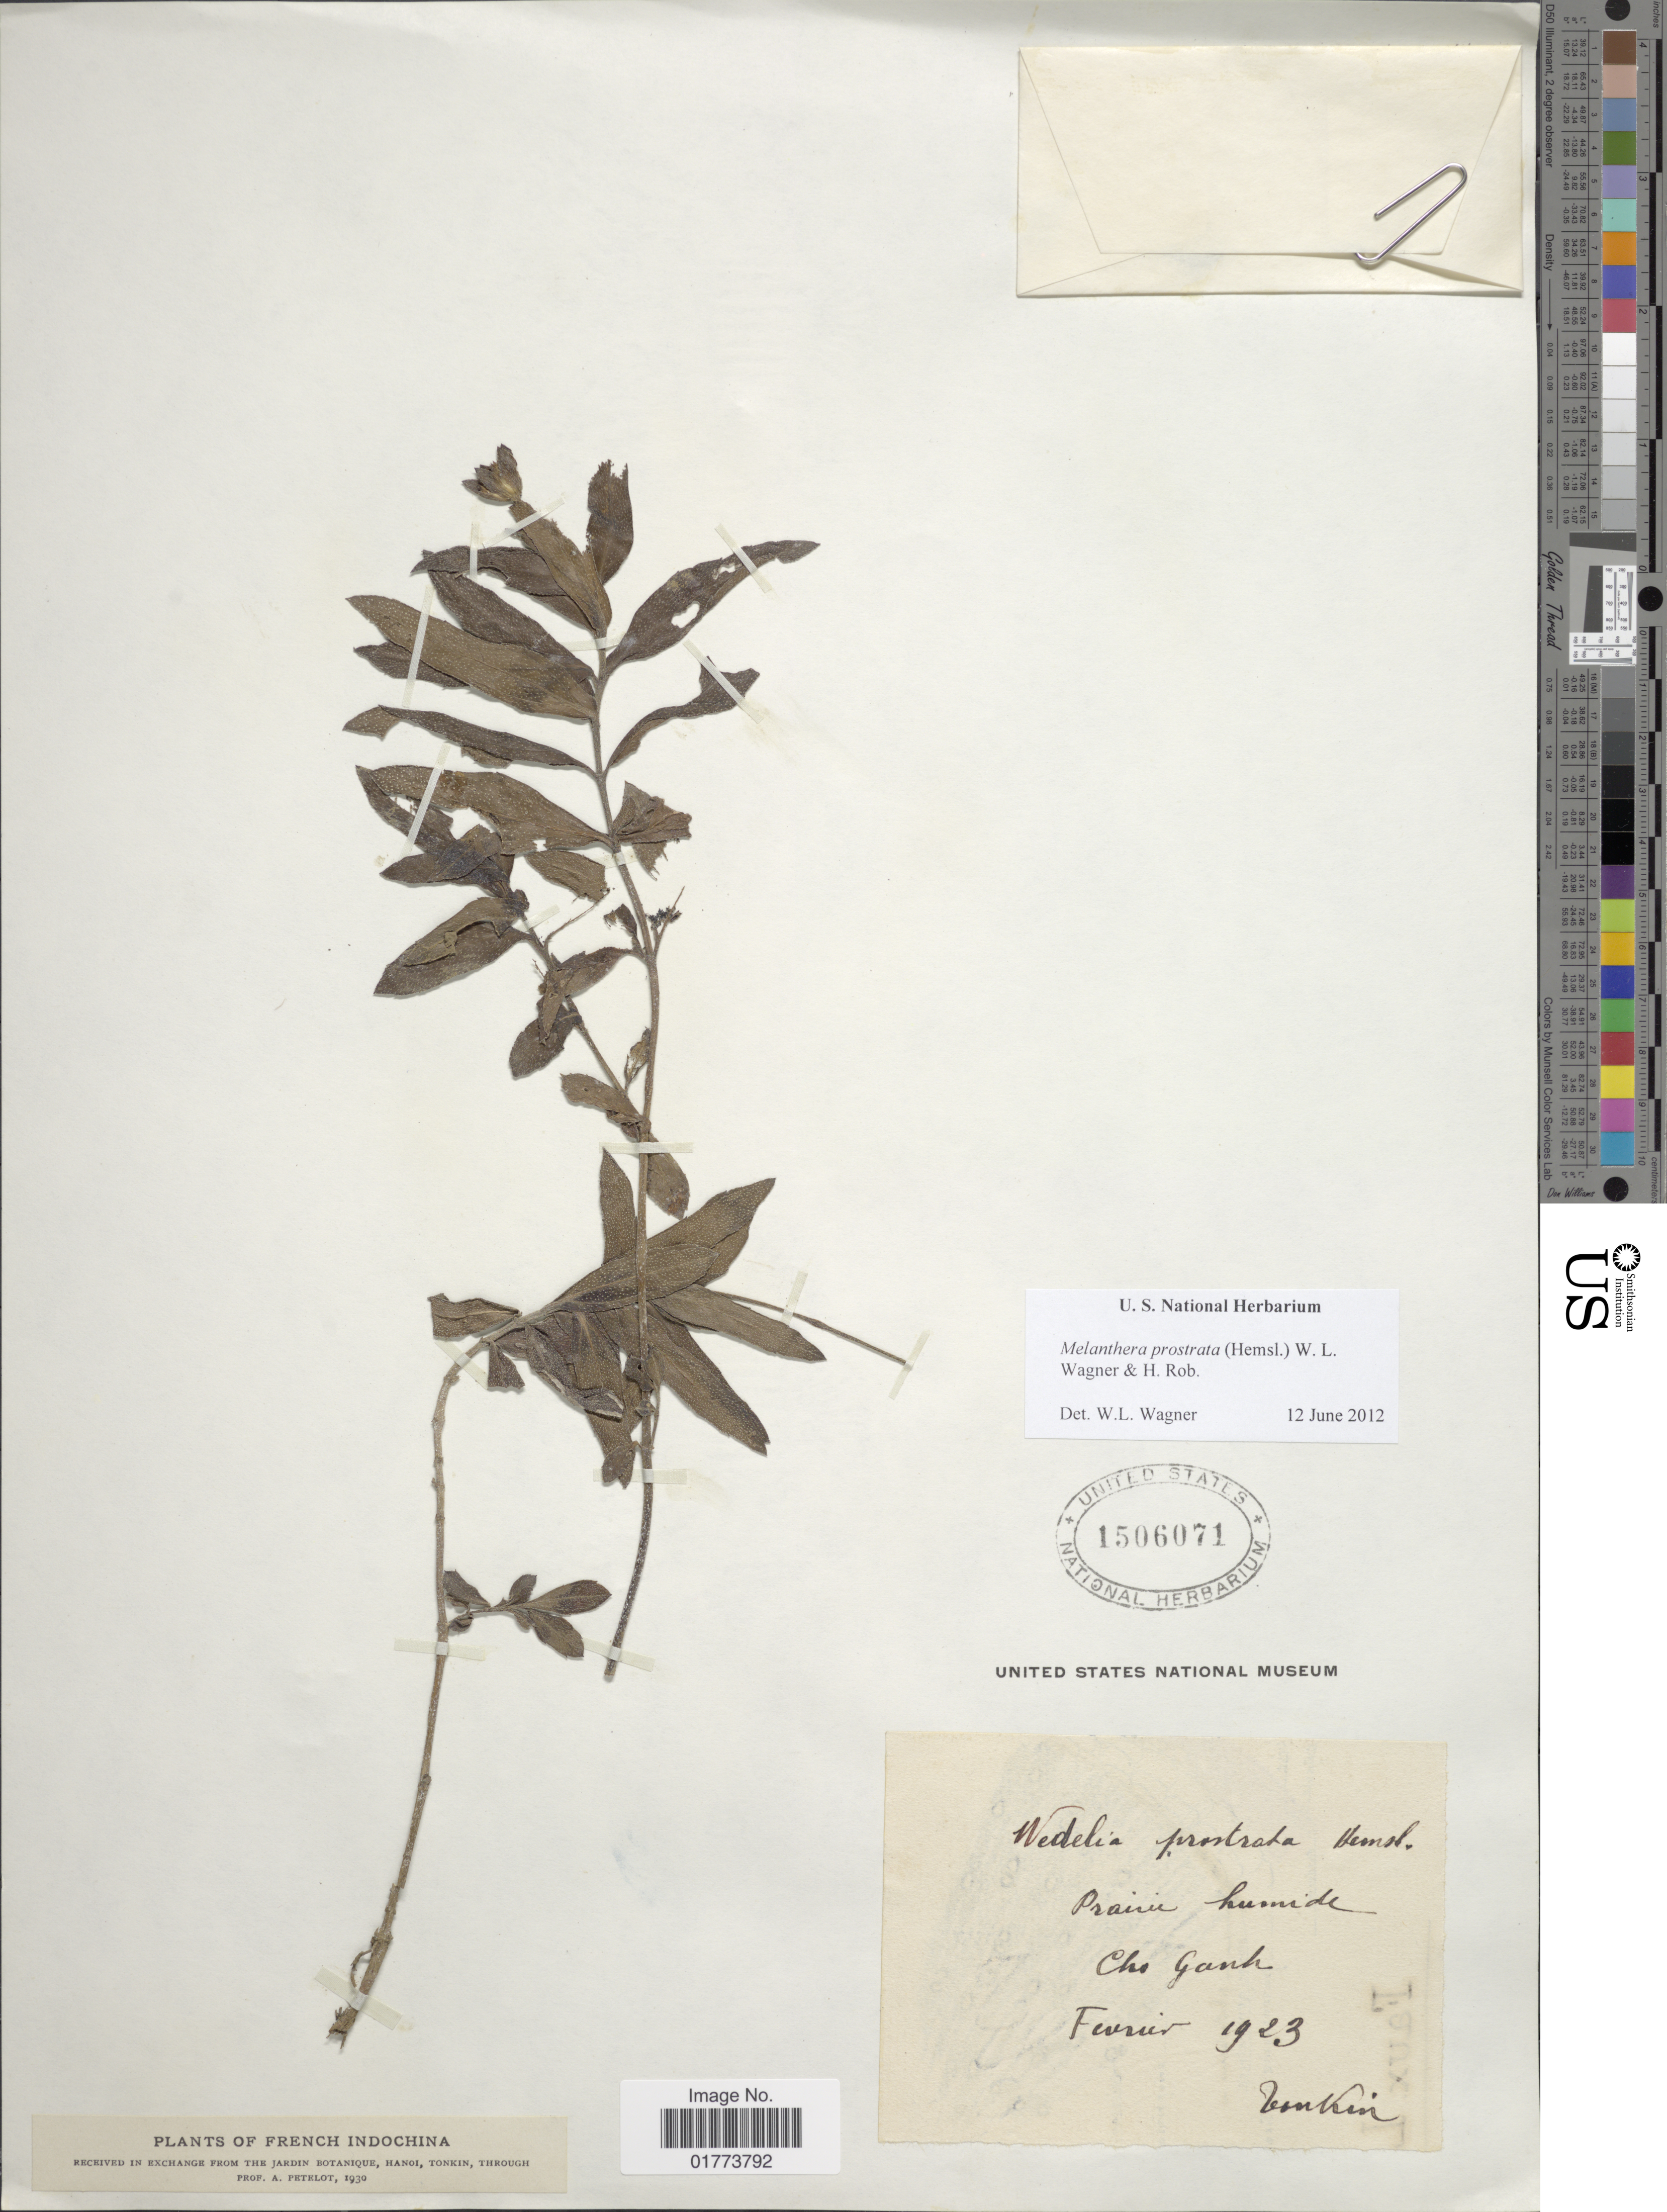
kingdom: Plantae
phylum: Tracheophyta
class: Magnoliopsida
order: Asterales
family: Asteraceae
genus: Melanthera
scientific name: Melanthera prostrata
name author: (Hemsl.) W.L. Wagner & H. Rob.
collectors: C. Ganh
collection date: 1923-02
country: Vietnam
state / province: Ninh Bình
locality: Prairie humide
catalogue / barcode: US 1506071